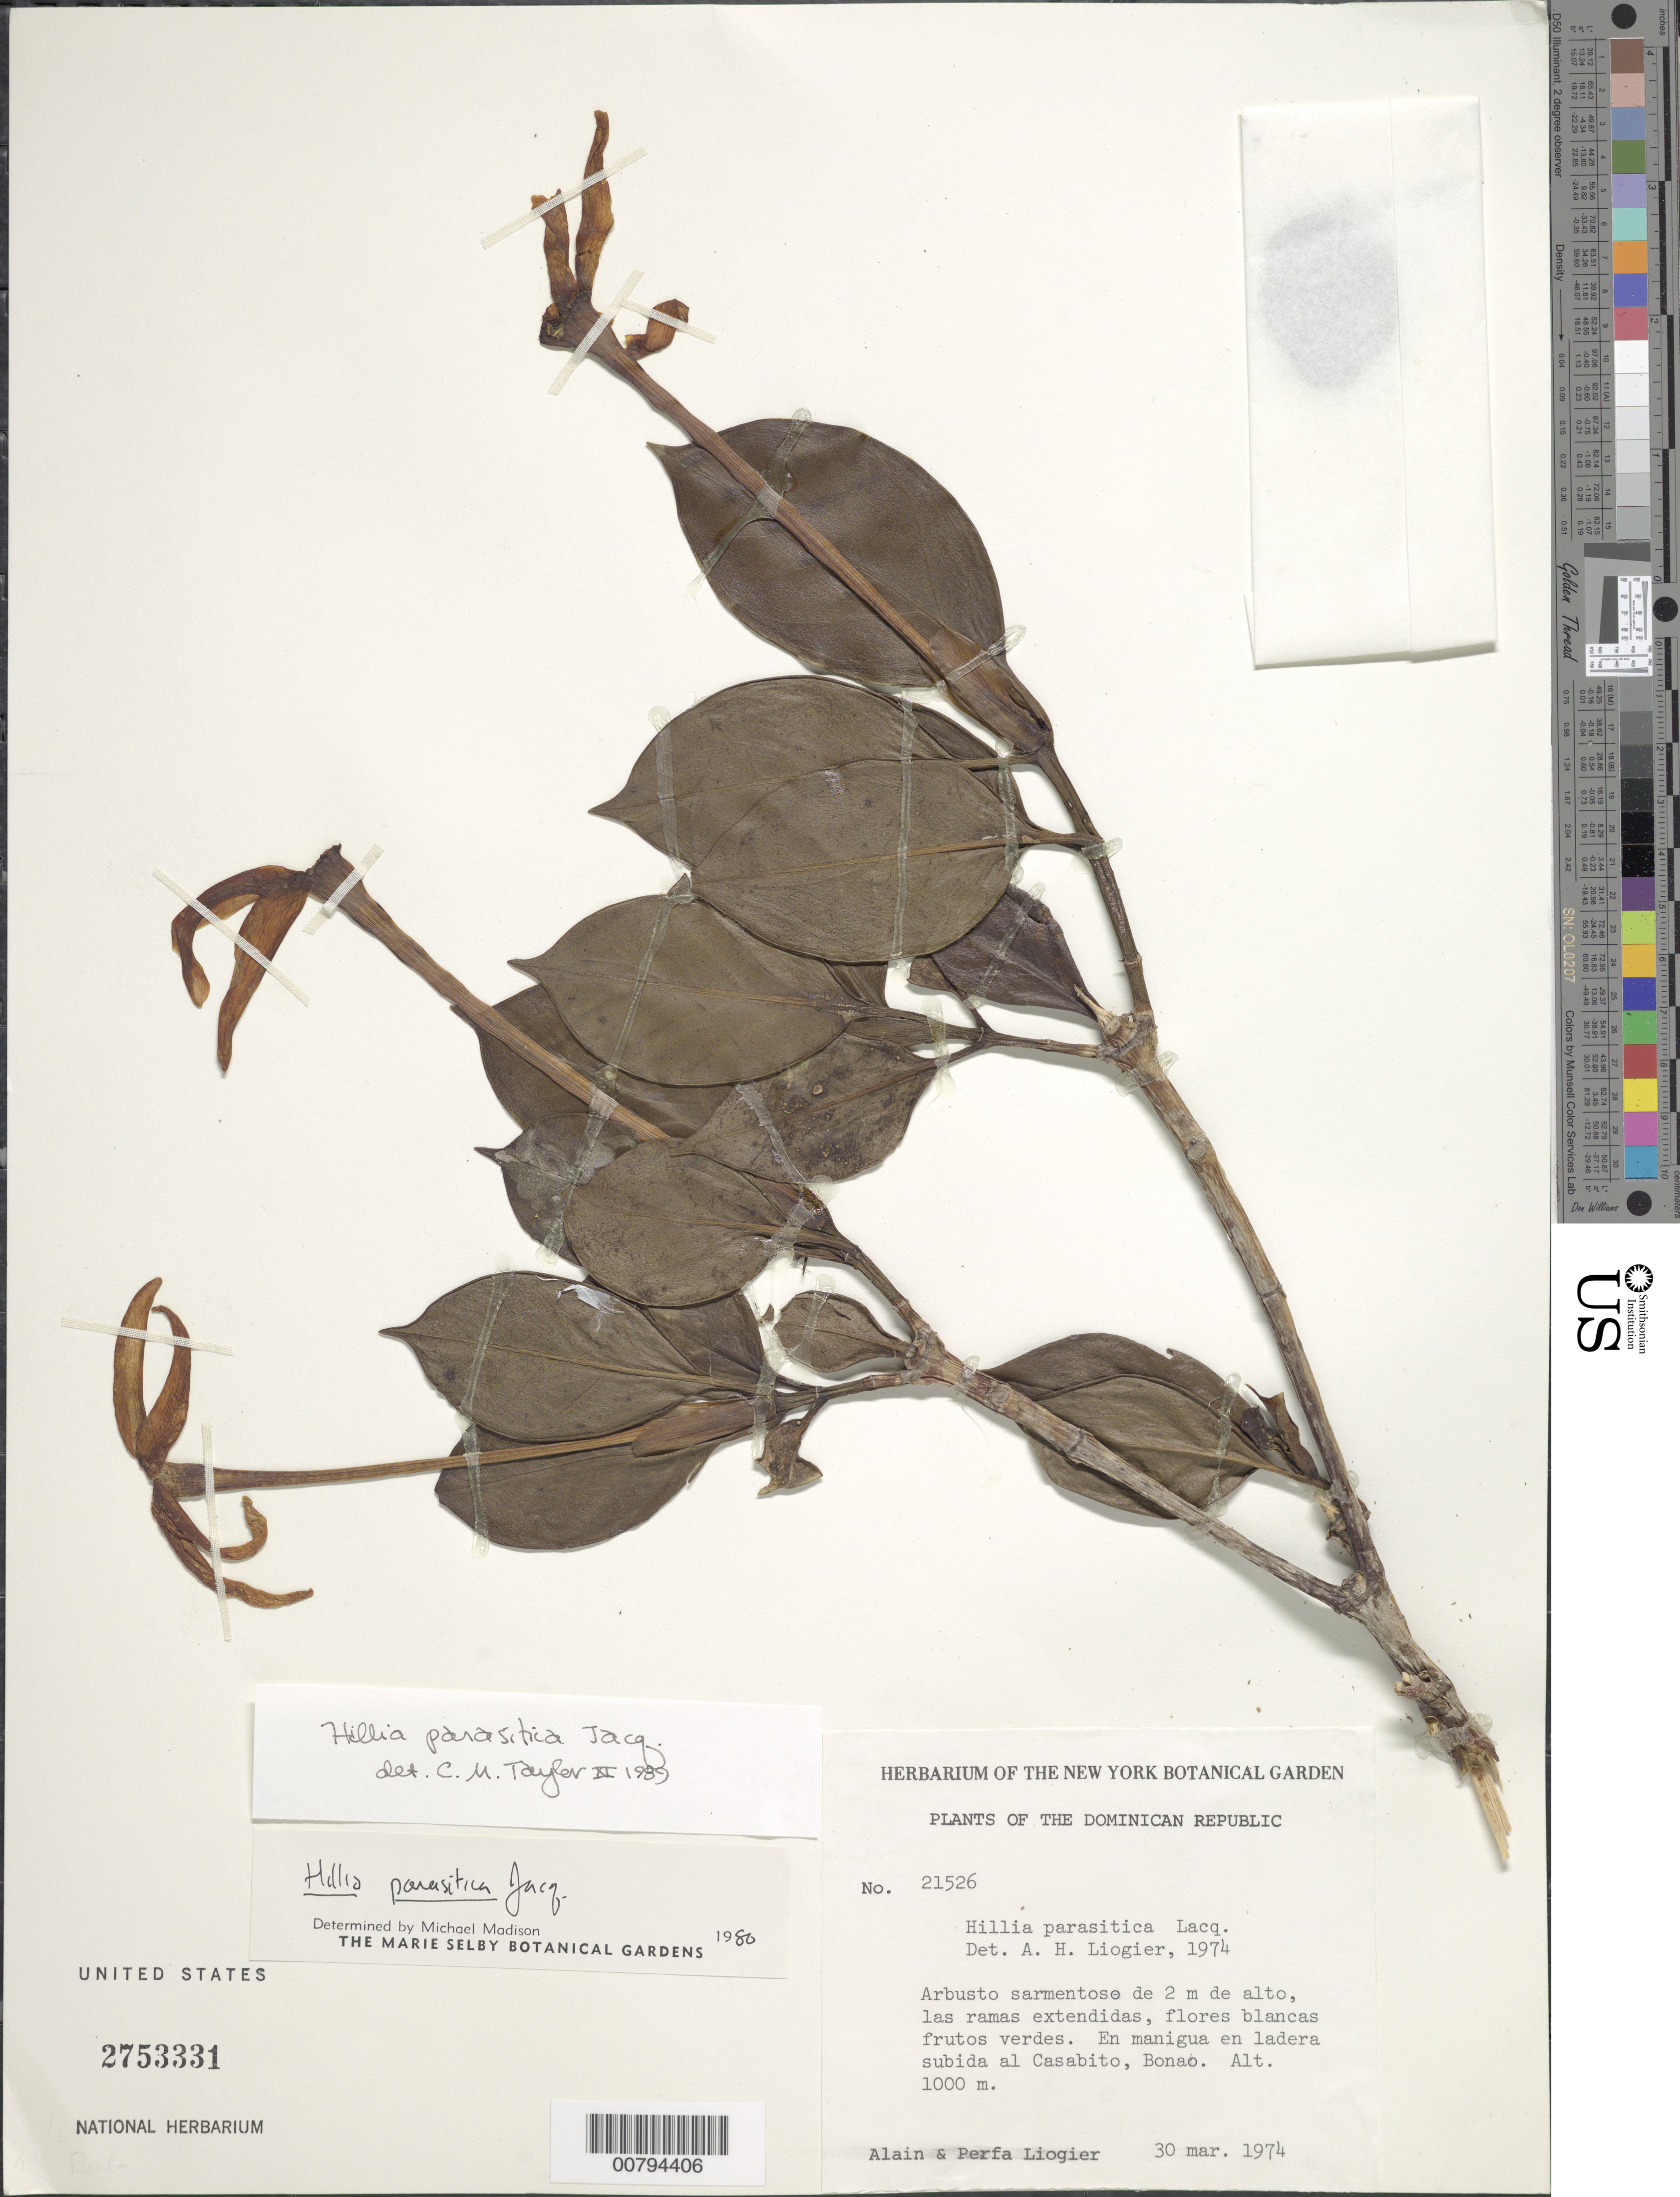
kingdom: Plantae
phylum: Tracheophyta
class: Magnoliopsida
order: Gentianales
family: Rubiaceae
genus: Hillia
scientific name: Hillia parasitica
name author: Jacq.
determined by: Liogier, Alain H.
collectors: A. H. Liogier & A. H. Liogier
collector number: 21526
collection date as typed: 30 Mar 1974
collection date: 1974-03-30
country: Dominican Republic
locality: Subida al Casabito, Bonao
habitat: En manigua en ladera (?)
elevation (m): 1000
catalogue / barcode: US 2753331